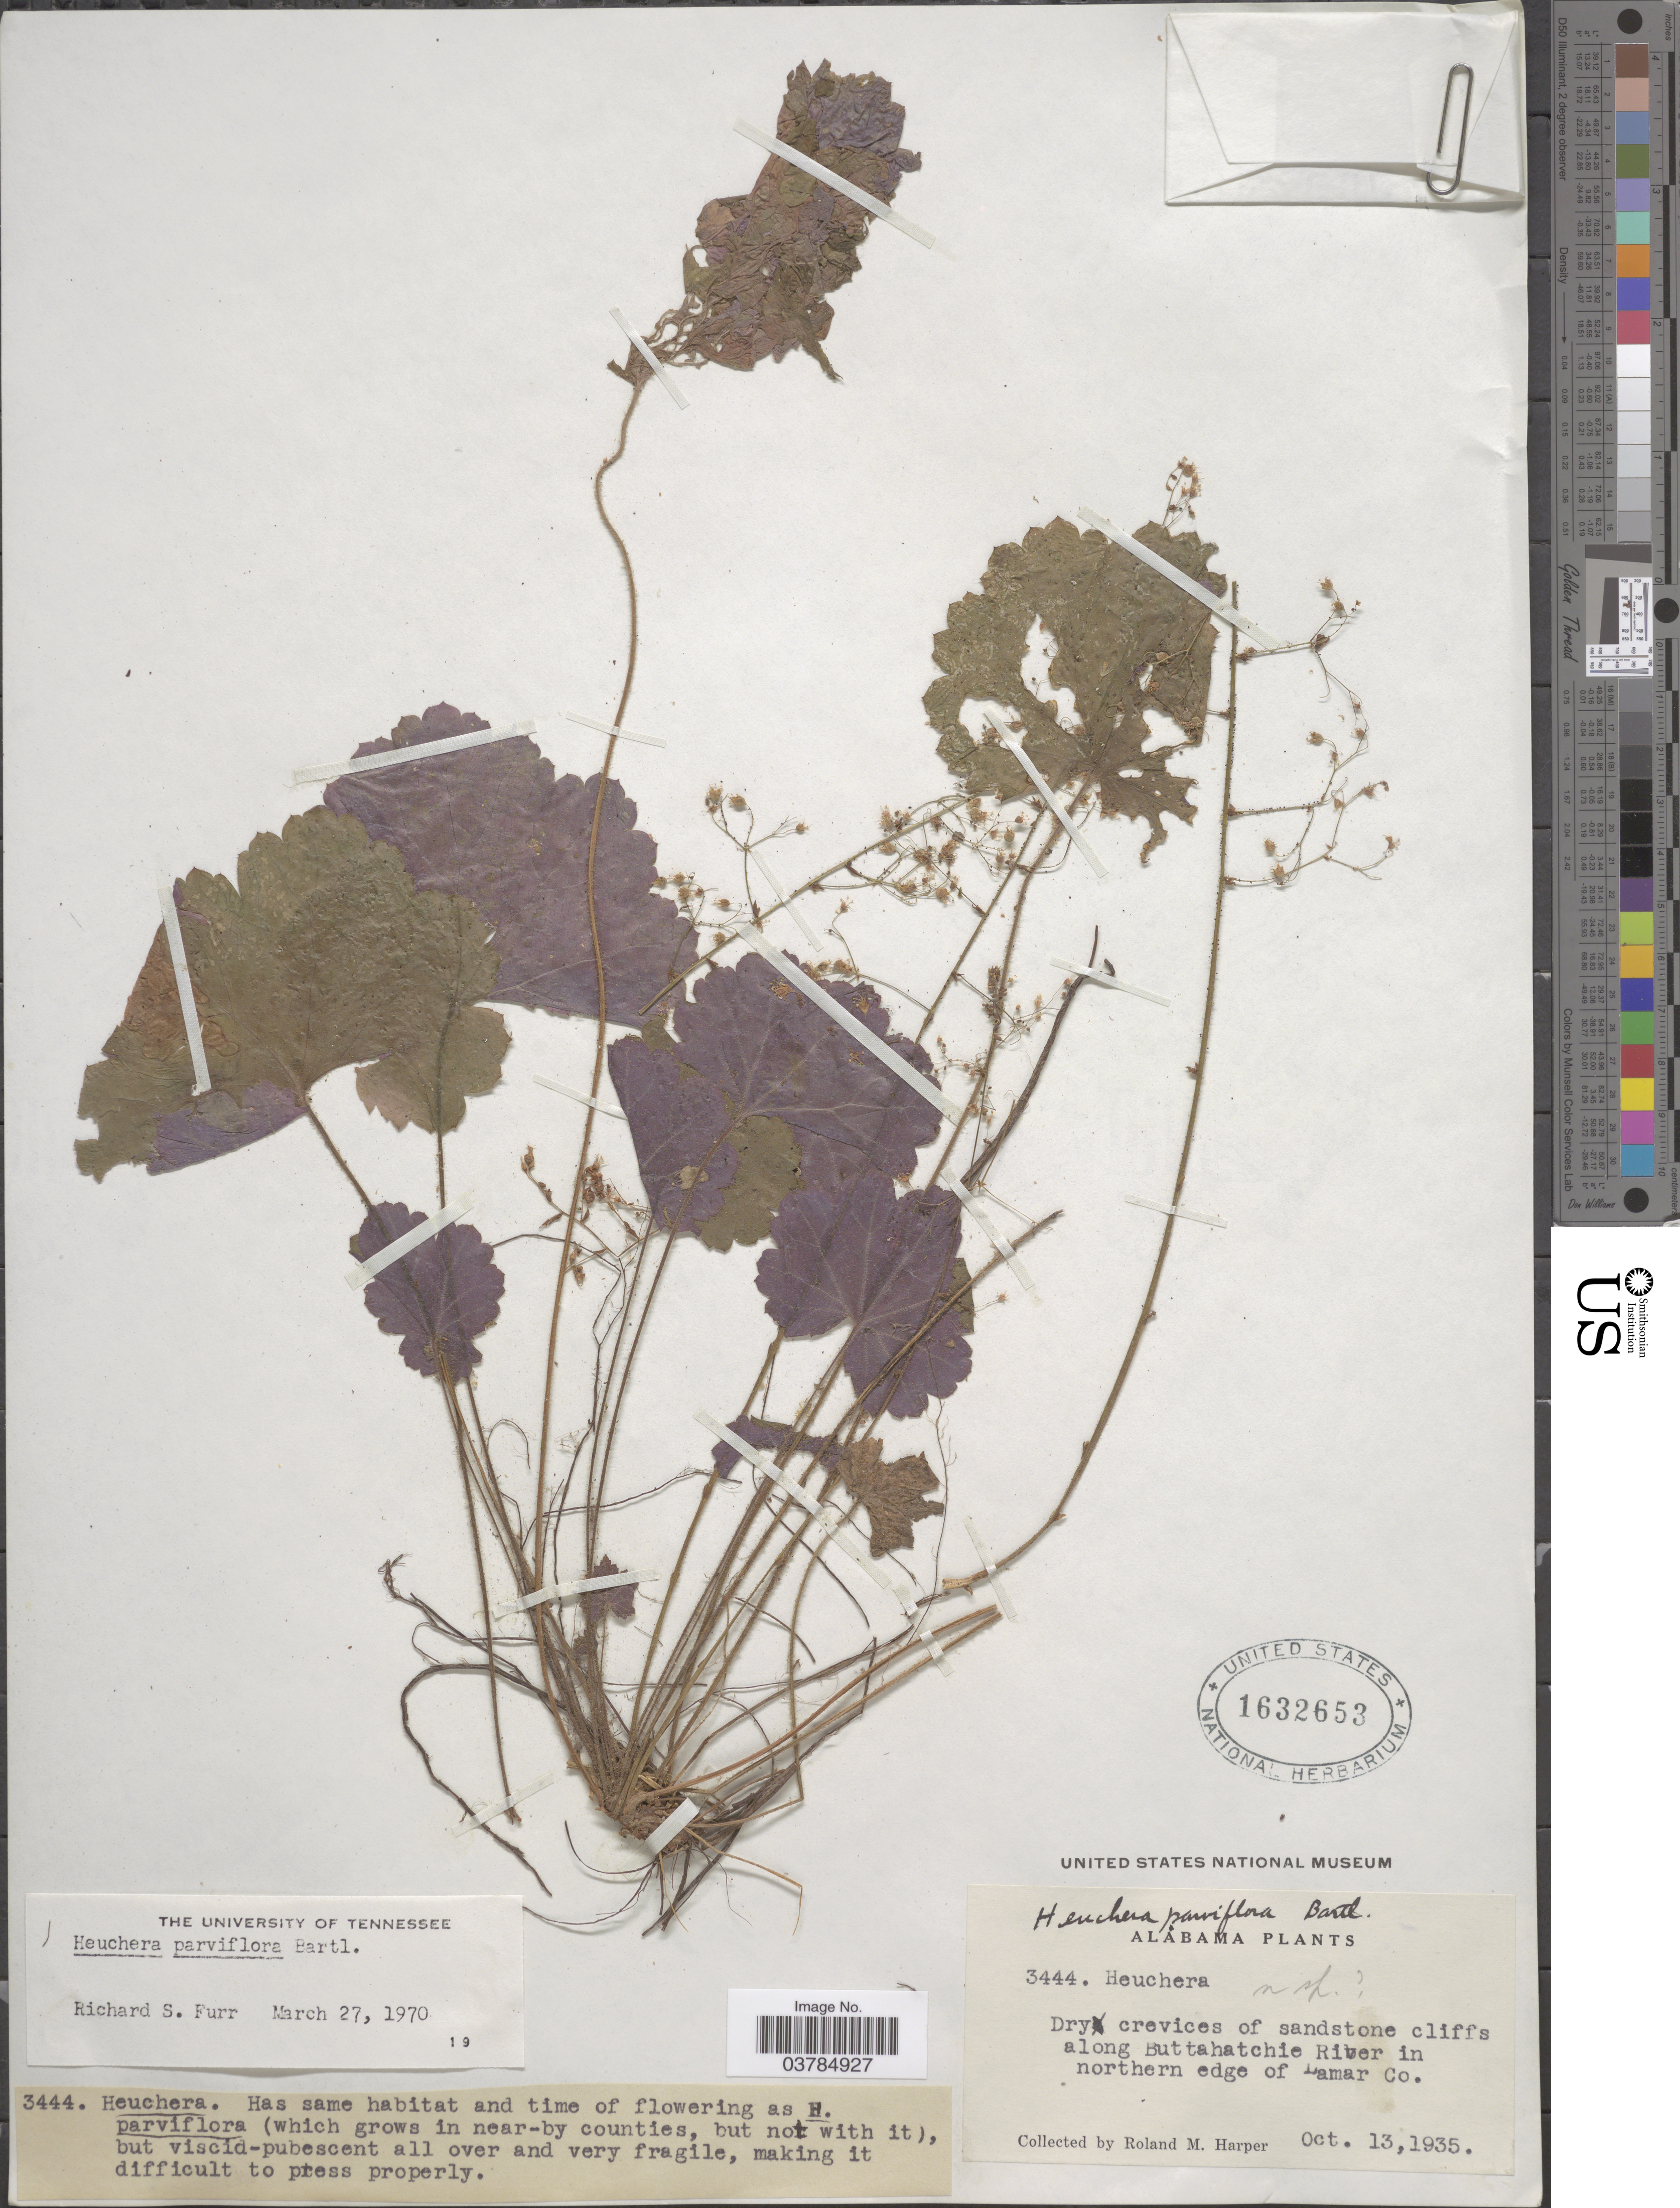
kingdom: Plantae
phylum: Tracheophyta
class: Magnoliopsida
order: Saxifragales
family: Saxifragaceae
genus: Heuchera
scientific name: Heuchera parviflora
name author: Bartl.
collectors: R. M. Harper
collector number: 3444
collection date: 1935-10-13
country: United States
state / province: Alabama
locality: Dry crevices of sandstone cliffs along Buttahatchie River in northern edge of Lamar Co.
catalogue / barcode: US 1632653